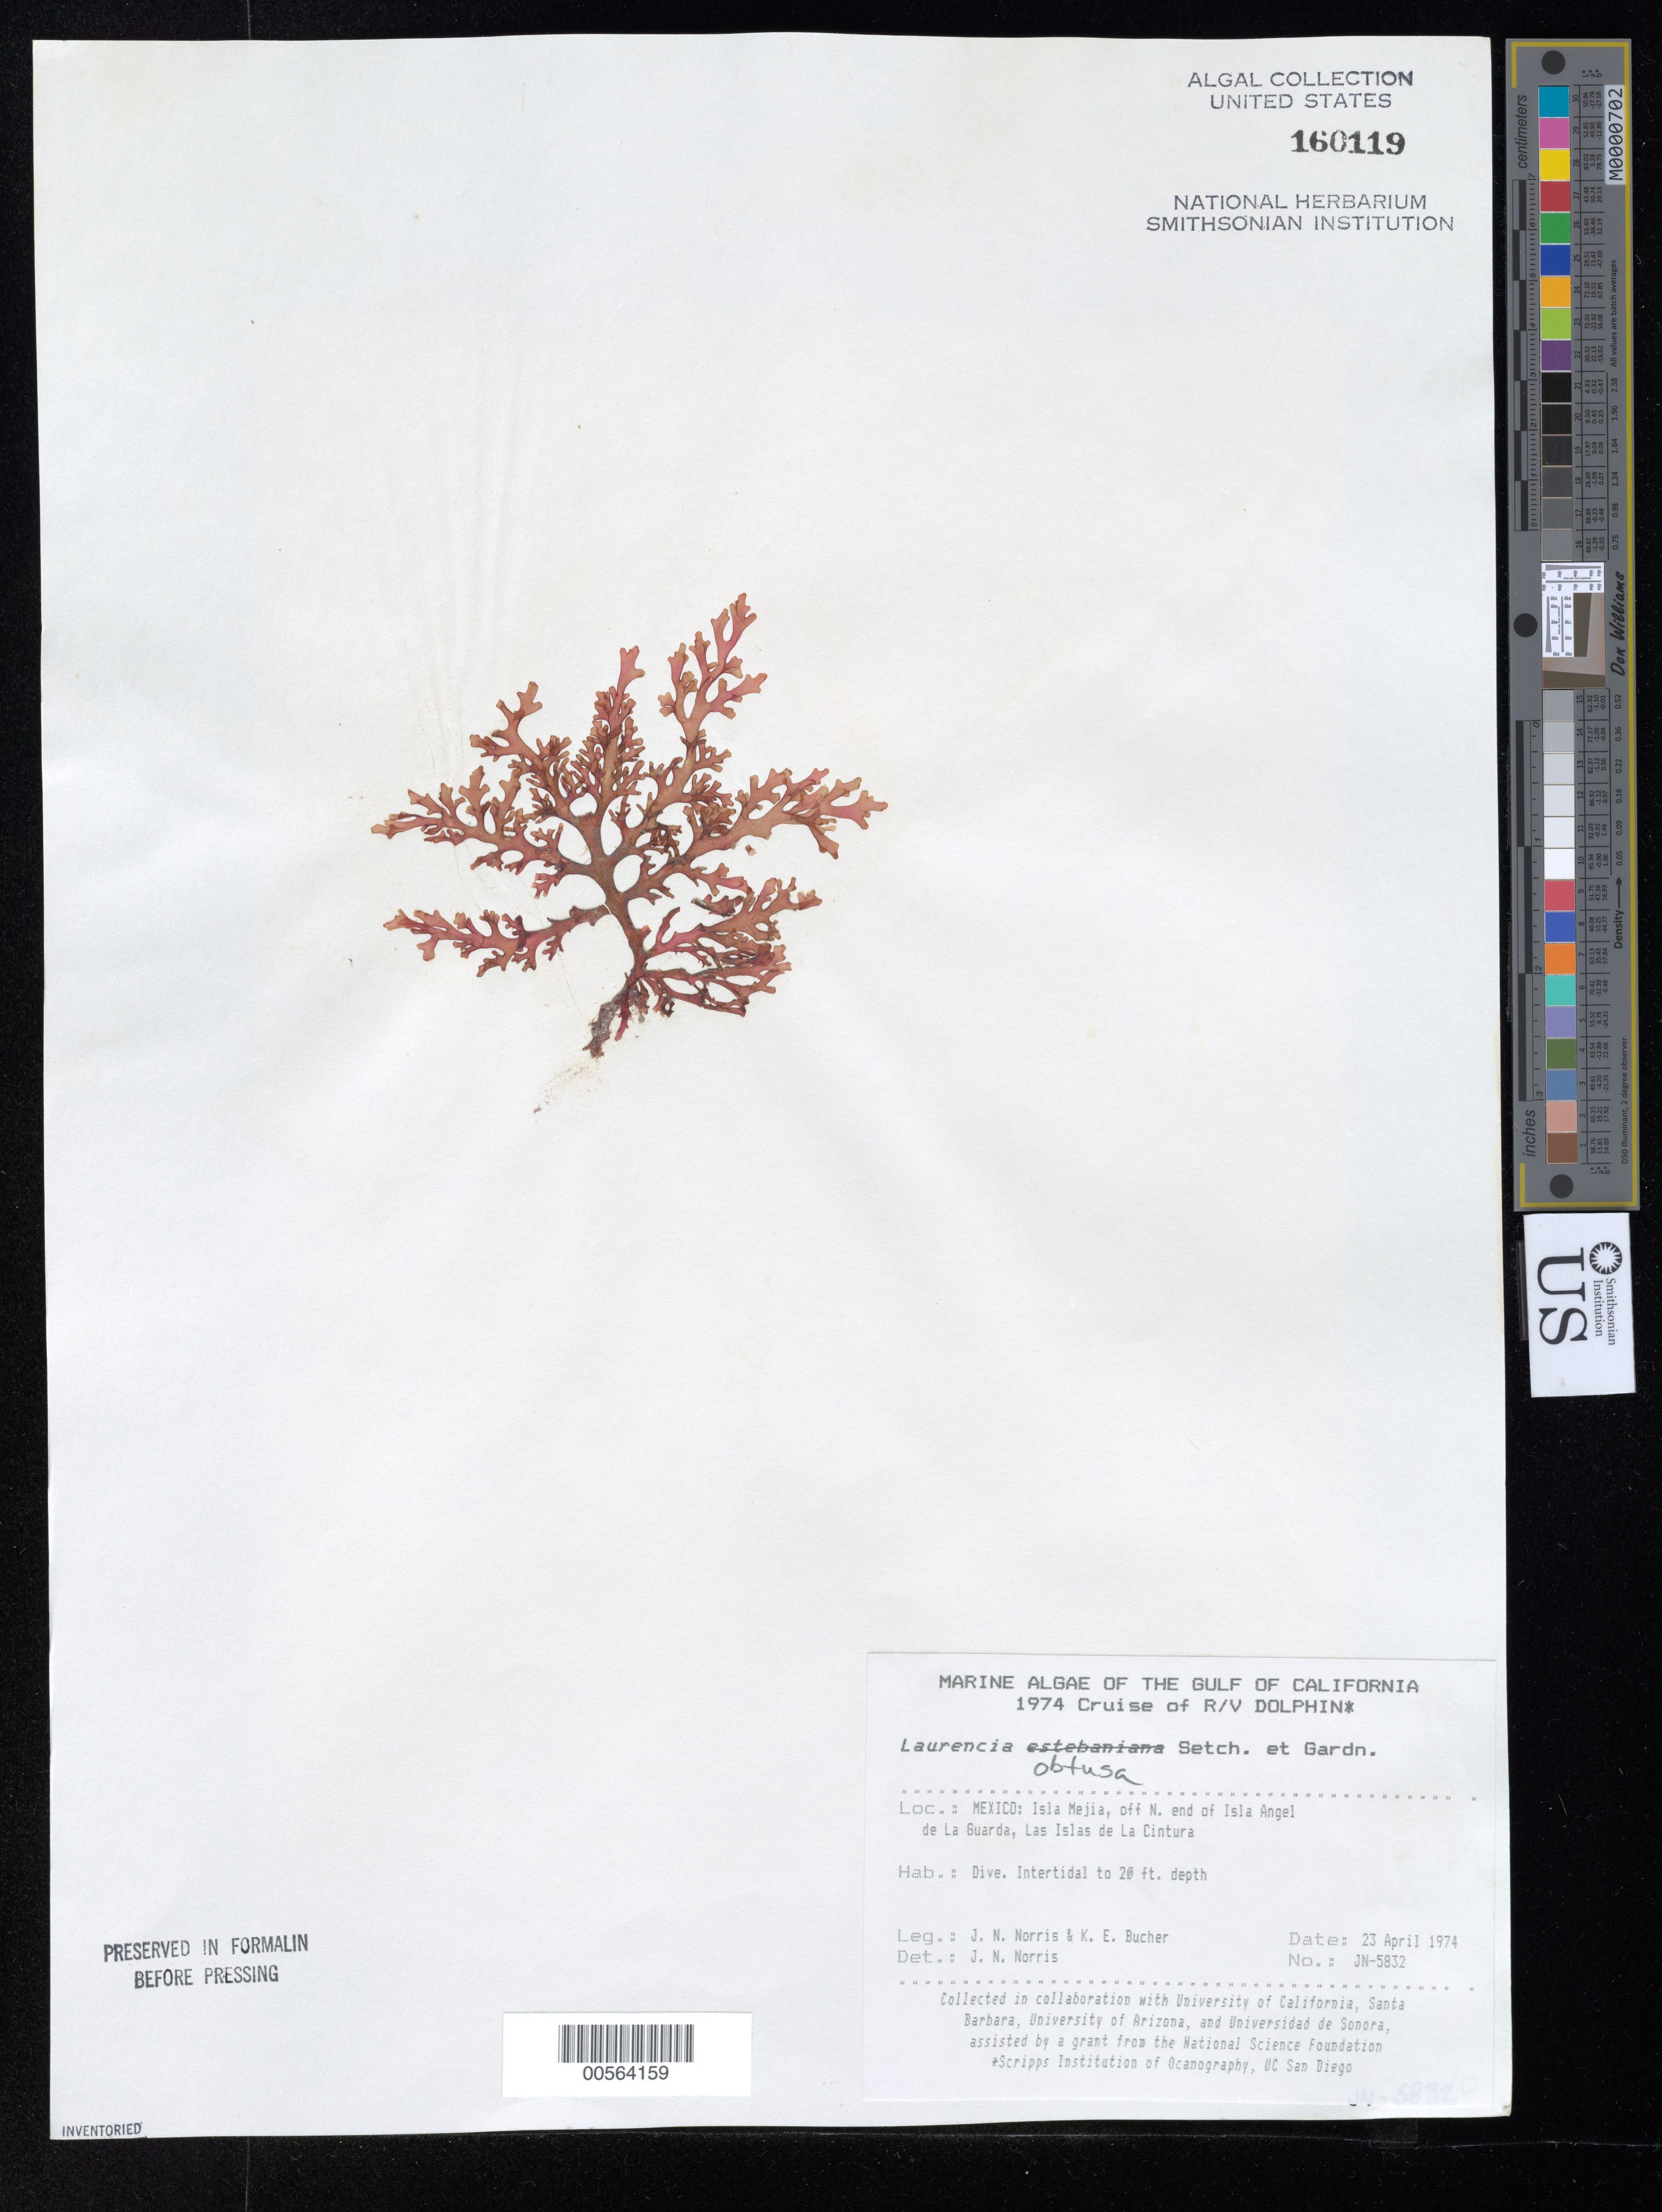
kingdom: Plantae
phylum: Rhodophyta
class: Florideophyceae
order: Ceramiales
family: Rhodomelaceae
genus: Laurencia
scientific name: Laurencia obtusa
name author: (Huds.) J.V.Lamouroux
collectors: J. N. Norris & K. E. Bucher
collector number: JN-5832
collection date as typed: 23 Apr 1974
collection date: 1974-04-23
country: Mexico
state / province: Baja California Norte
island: Isla Mejia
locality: Off Isla Angel de la Guarda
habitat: Dive. Intertidal to 20 ft. depth.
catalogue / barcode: US 160119